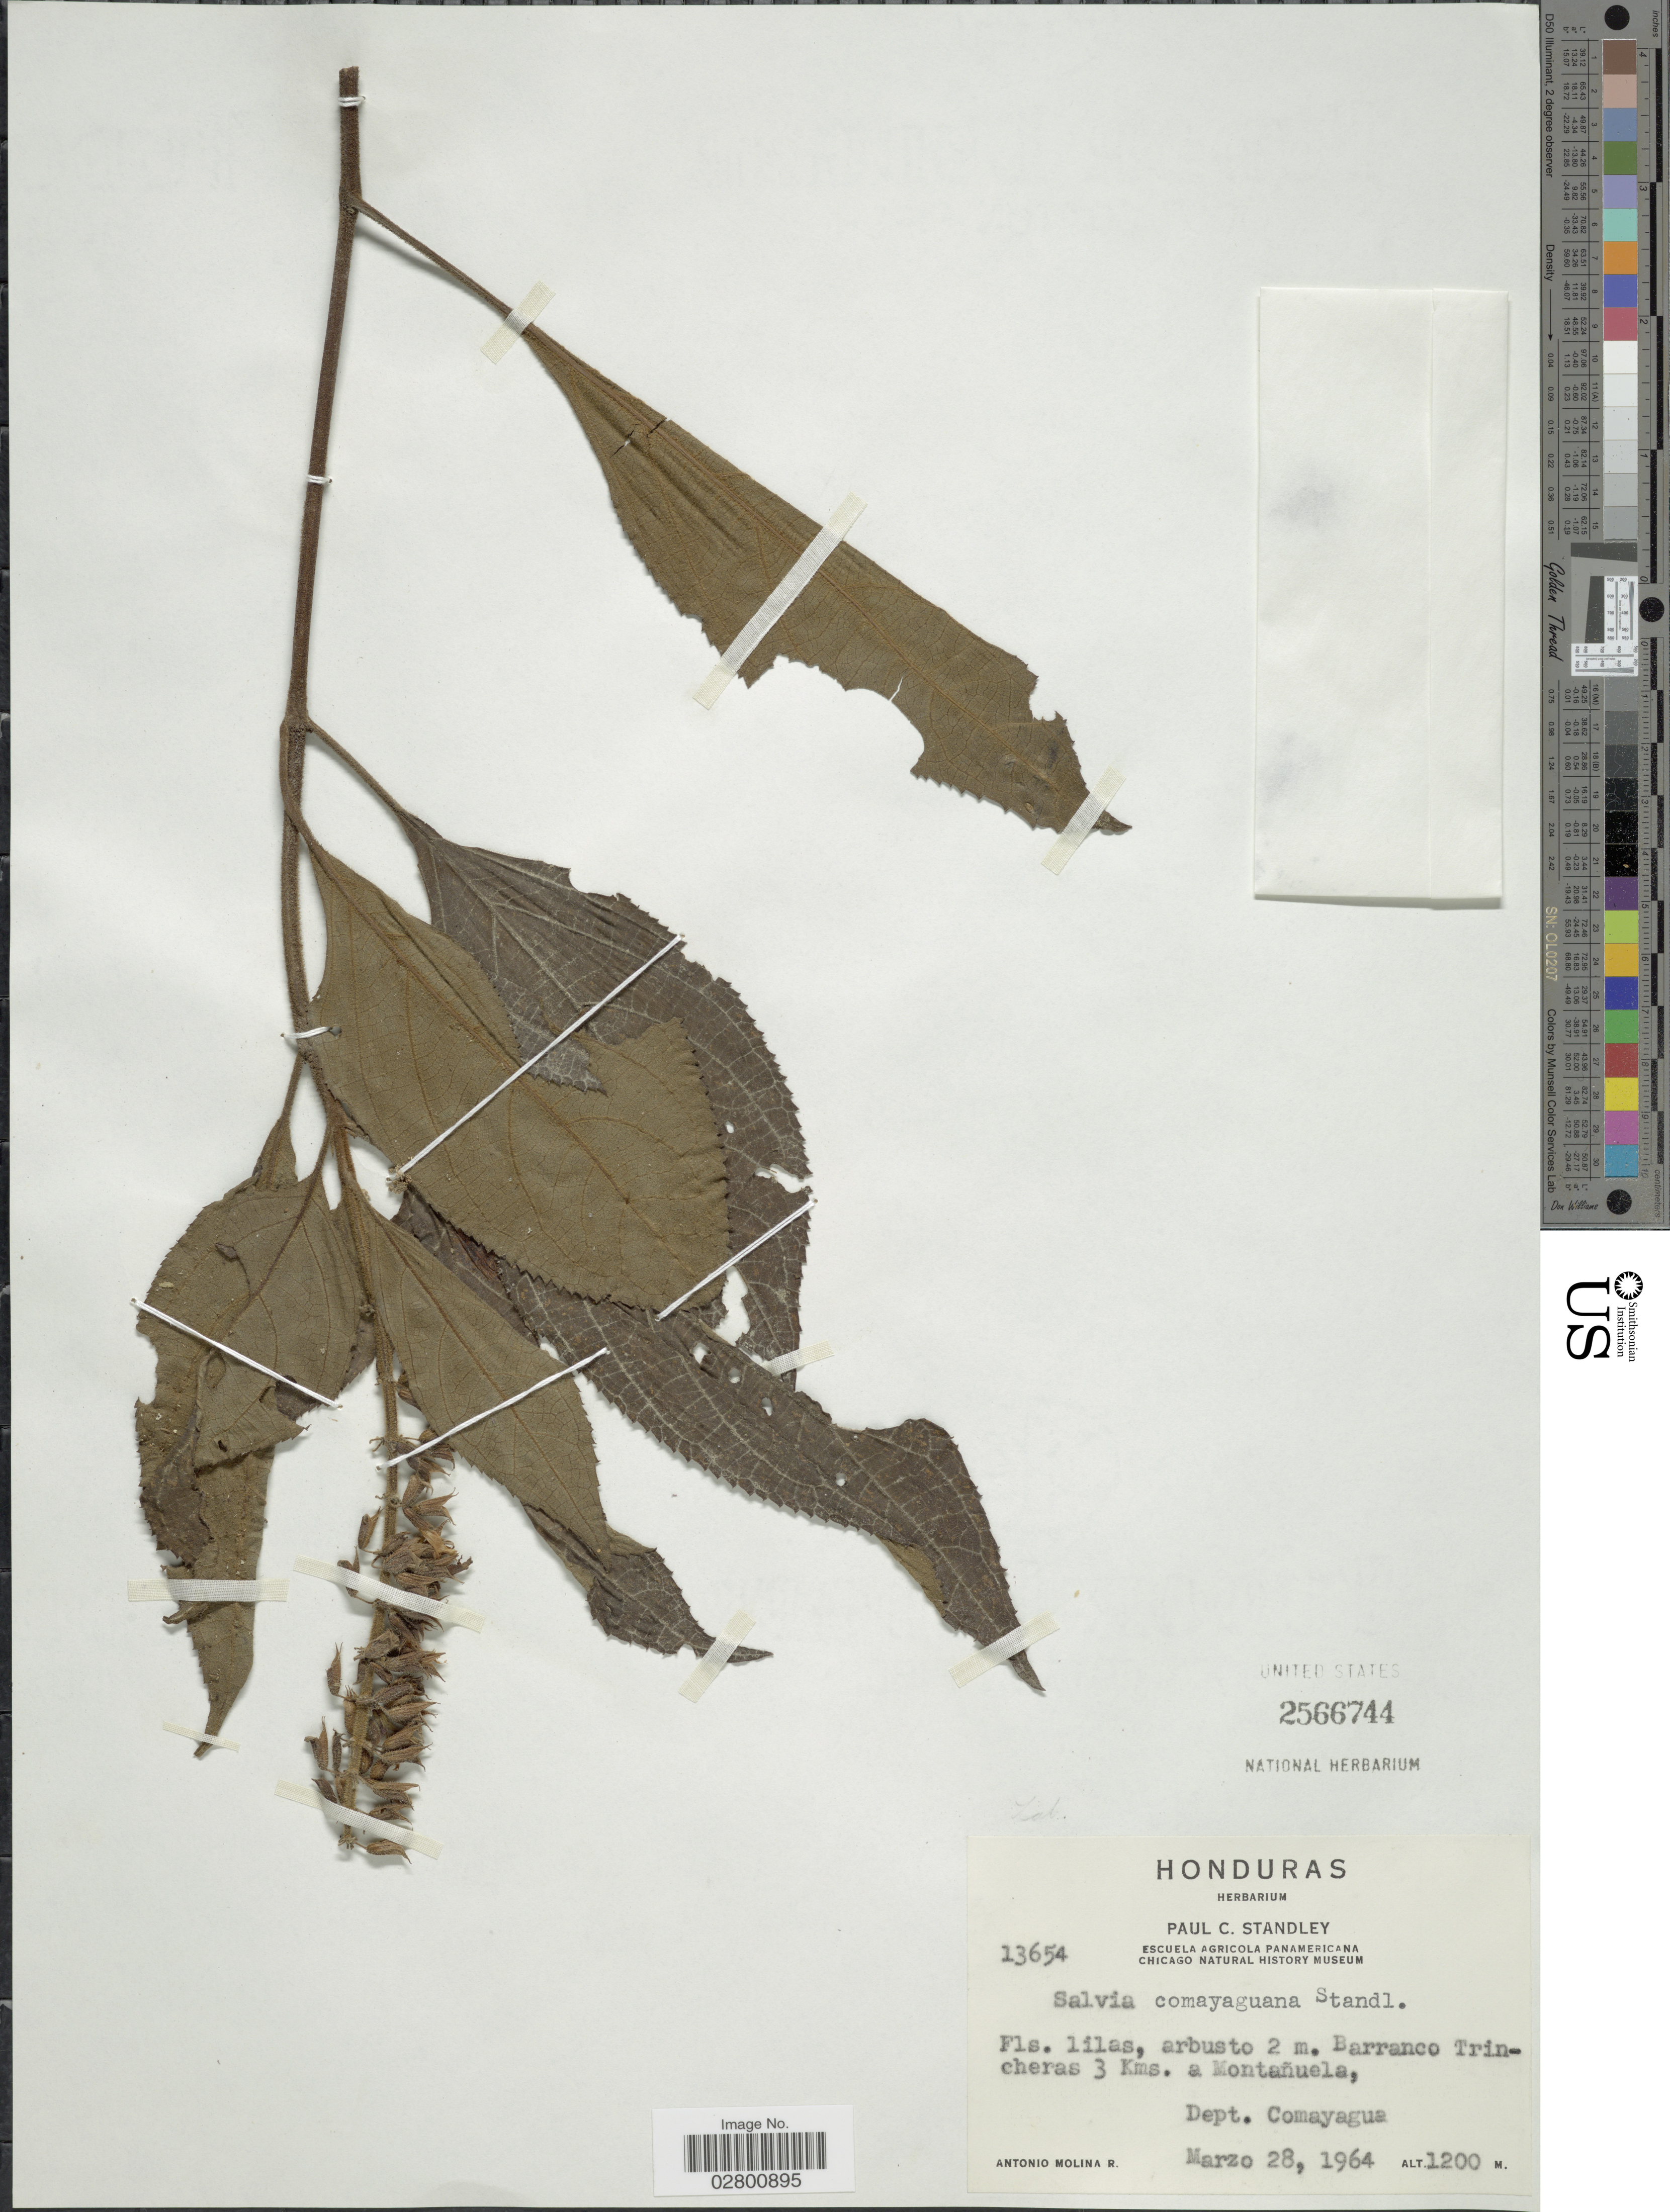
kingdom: Plantae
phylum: Tracheophyta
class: Magnoliopsida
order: Lamiales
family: Lamiaceae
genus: Salvia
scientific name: Salvia comayaguana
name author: Standl.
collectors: A. Molina R.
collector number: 13654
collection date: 1964-03-28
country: Honduras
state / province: Comayagua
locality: Barranco Trincheras 3 Kms. a Montañuela, Dept. Comayagua.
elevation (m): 1200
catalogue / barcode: US 2566744